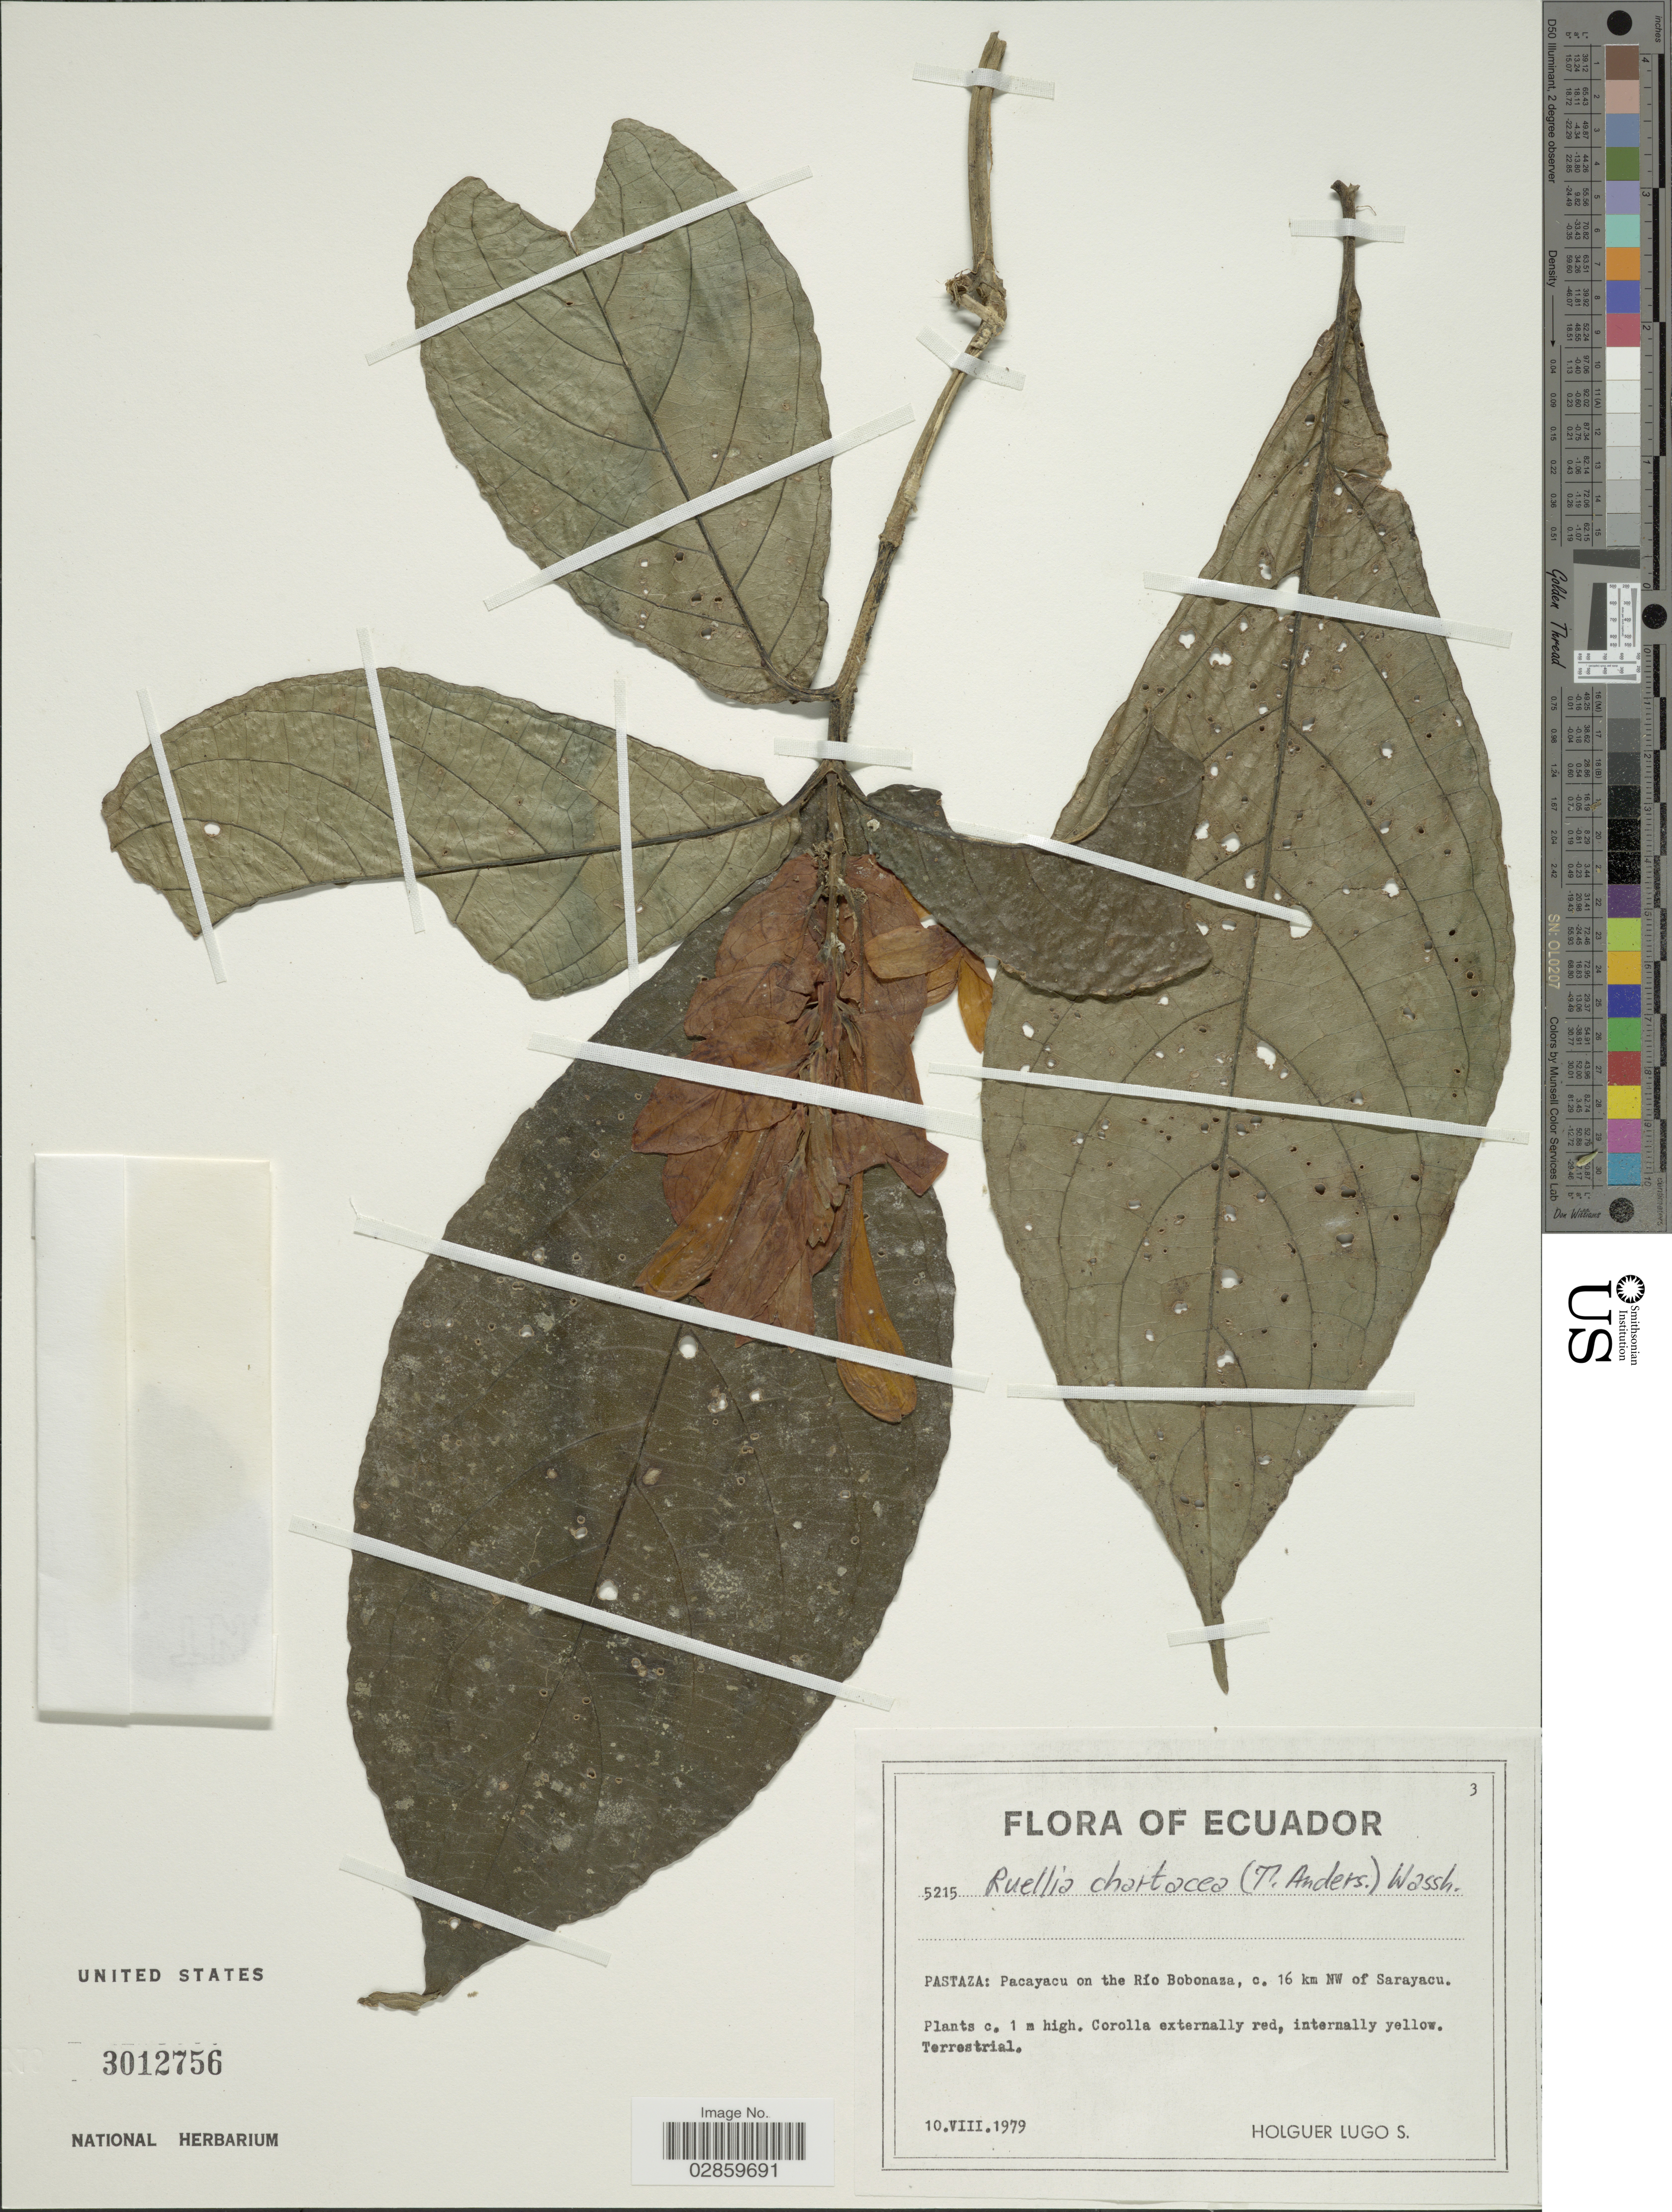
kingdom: Plantae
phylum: Tracheophyta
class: Magnoliopsida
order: Lamiales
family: Acanthaceae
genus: Ruellia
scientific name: Ruellia chartacea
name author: (T. Anderson) Wassh.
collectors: H. Lugo S.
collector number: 5215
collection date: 1979-08-10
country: Ecuador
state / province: Pastaza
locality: Pacayacu on the Río Bobonaza, c. 16 km NW of Sarayacu.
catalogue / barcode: US 3012756